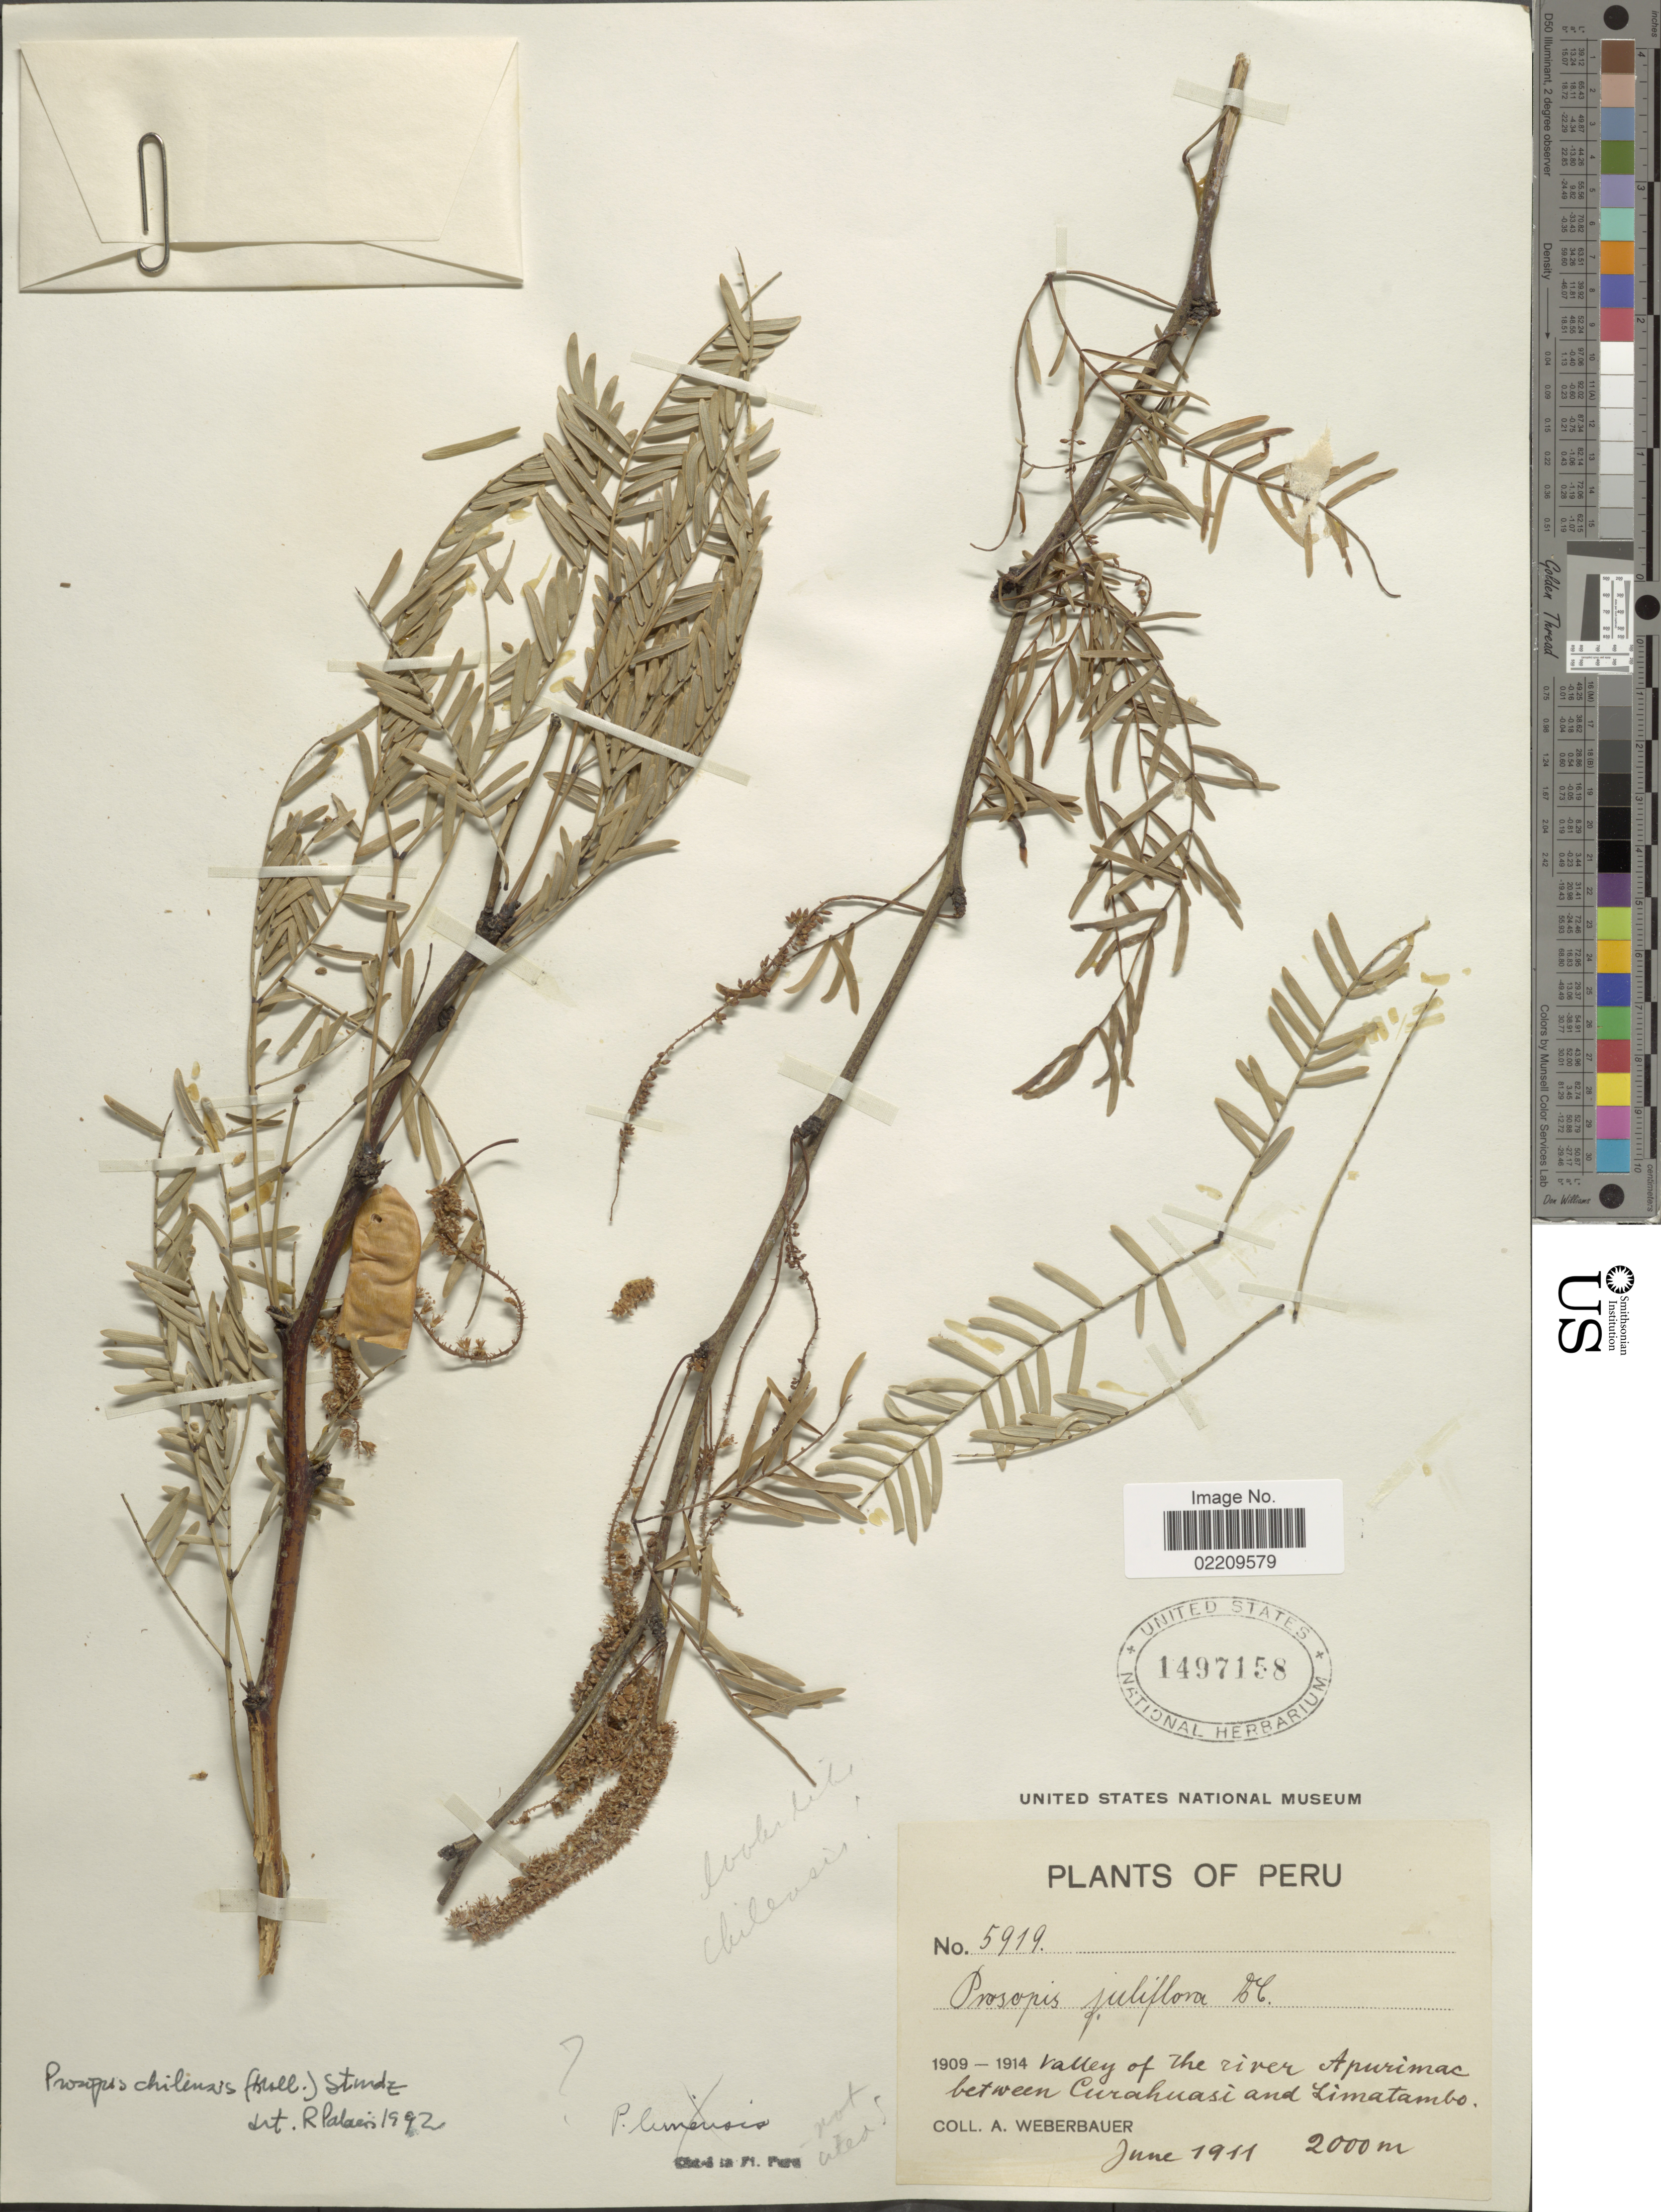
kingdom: Plantae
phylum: Tracheophyta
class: Magnoliopsida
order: Fabales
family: Fabaceae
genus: Neltuma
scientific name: Neltuma chilensis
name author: (Molina) C. E. Hughes & G.P. Lewis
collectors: A. Weberbauer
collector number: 5919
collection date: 1911-06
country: Peru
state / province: Apurímac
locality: Valley of the river Apurimac between Curahuasi and Limatambo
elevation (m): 200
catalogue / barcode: US 1497158